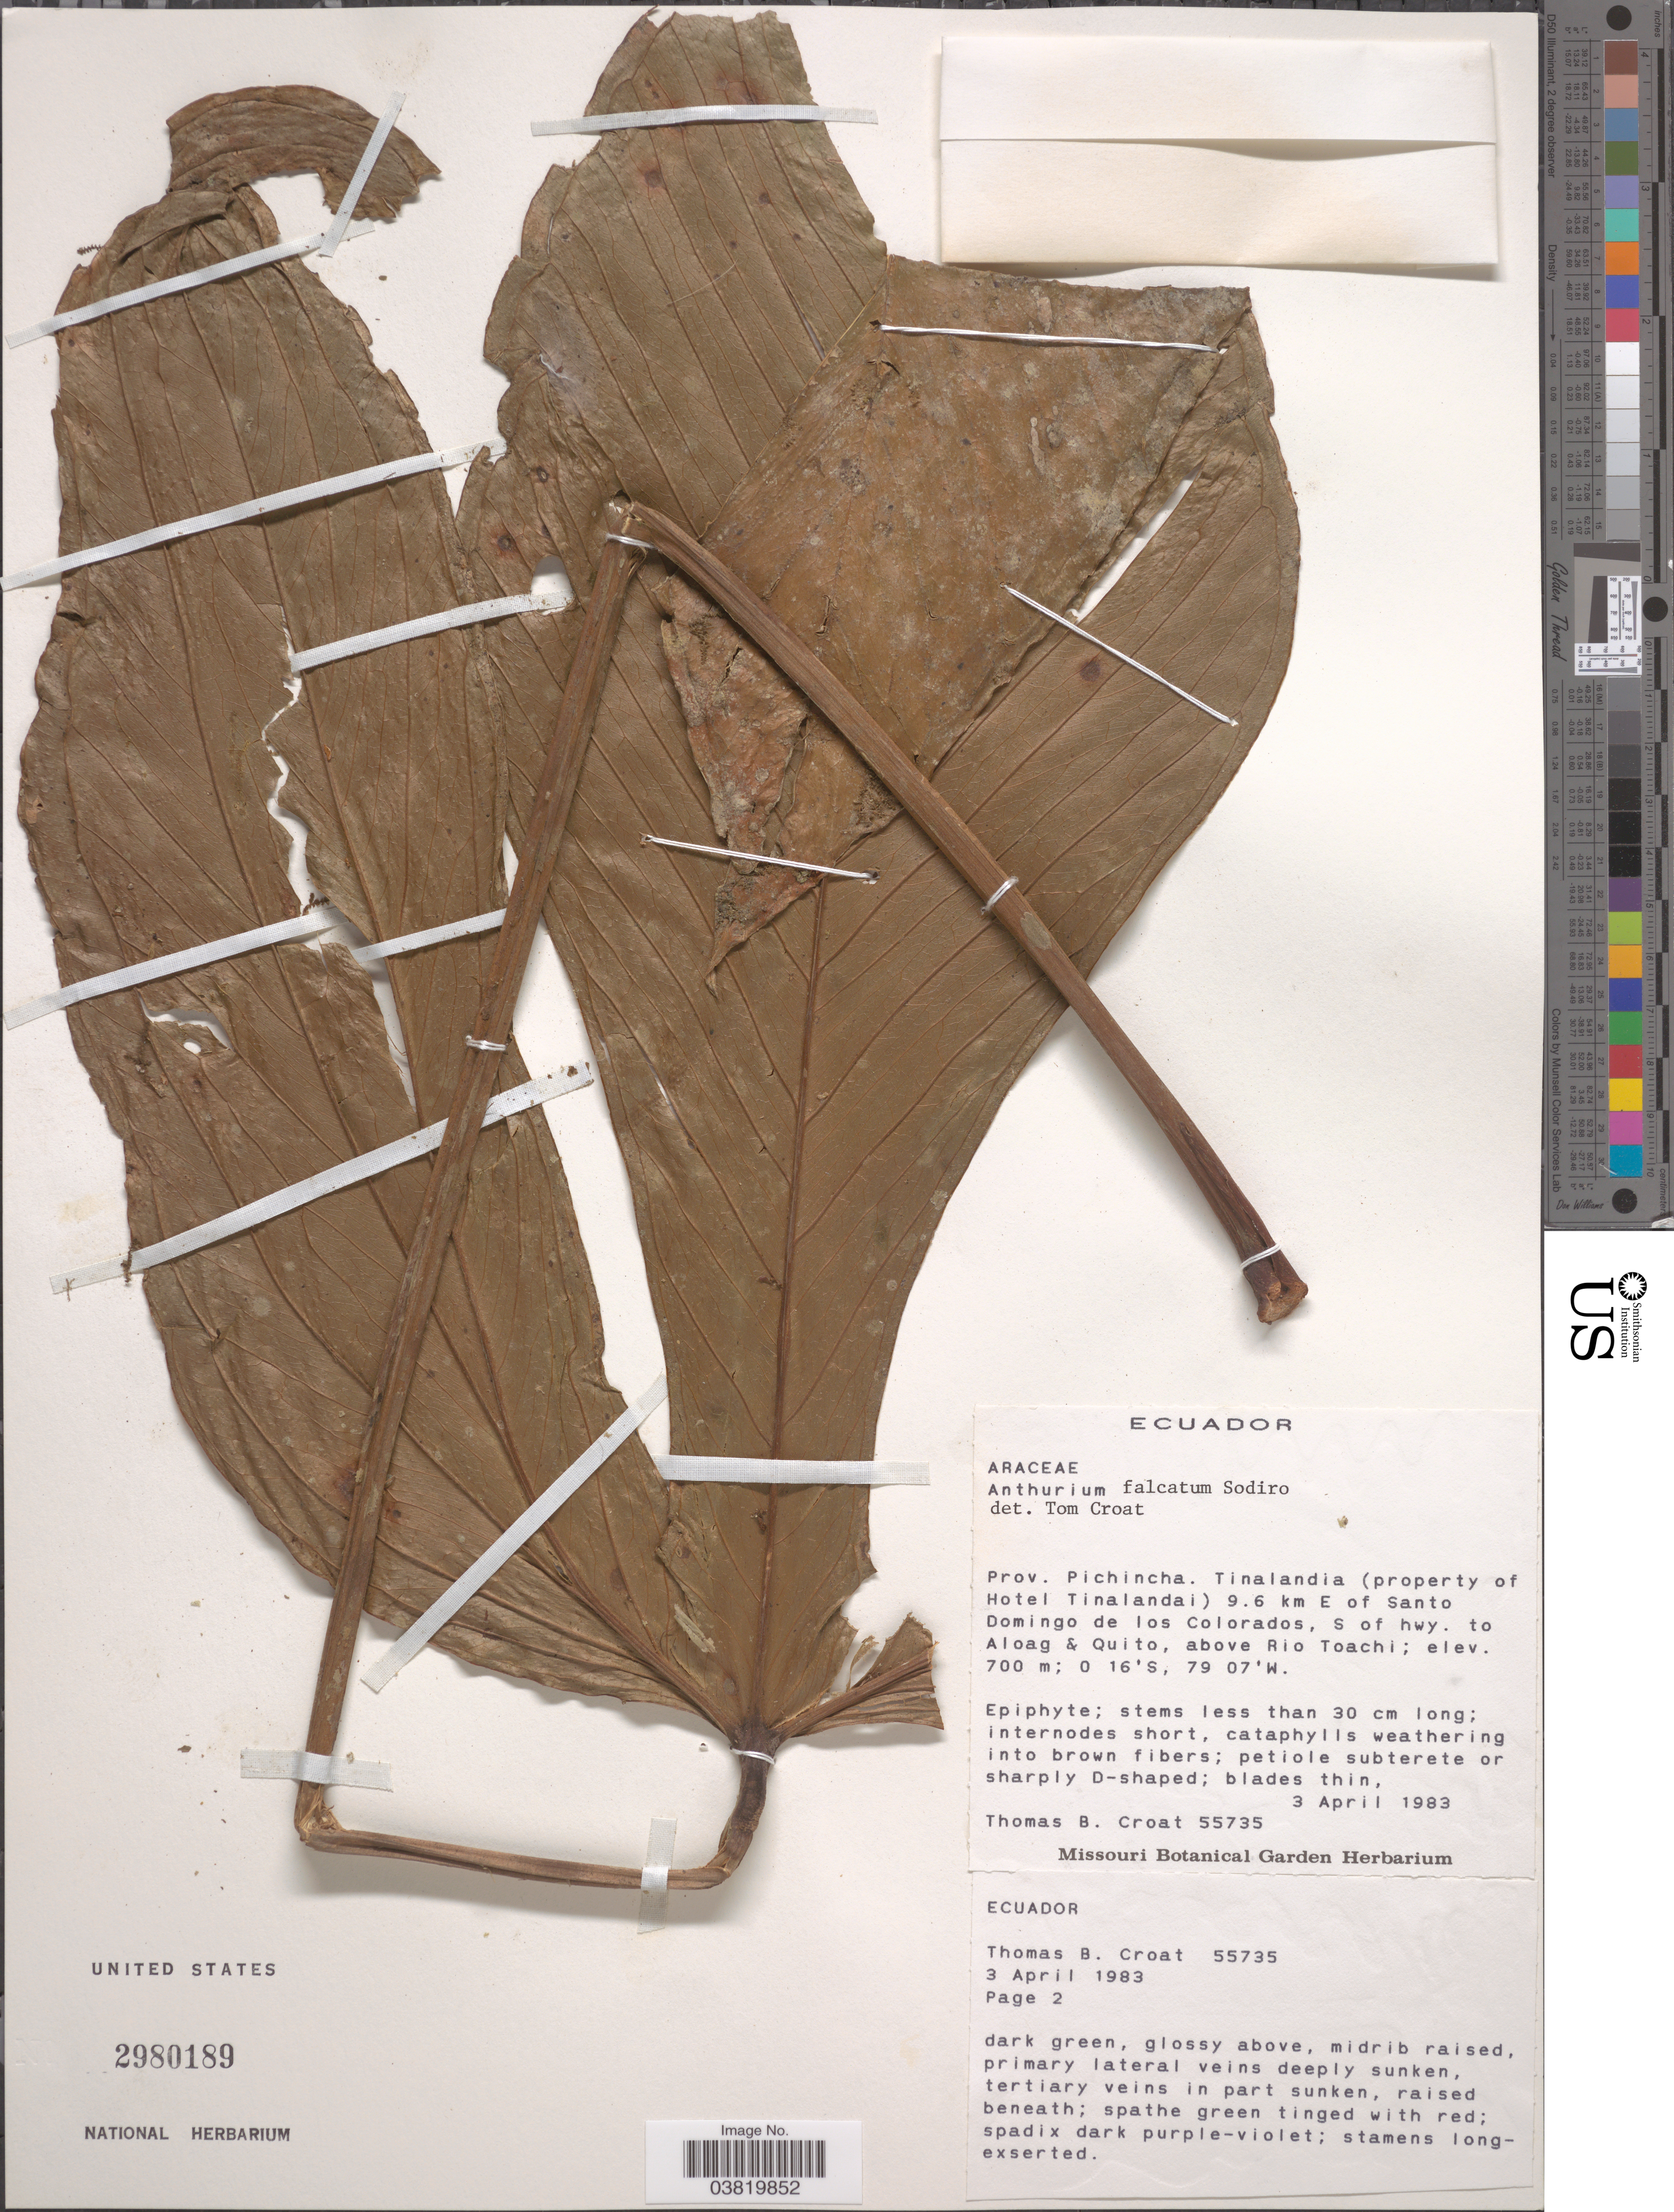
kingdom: Plantae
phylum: Tracheophyta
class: Liliopsida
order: Alismatales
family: Araceae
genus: Anthurium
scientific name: Anthurium falcatum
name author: Sodiro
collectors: T. B. Croat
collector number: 55735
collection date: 1983-04-03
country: Ecuador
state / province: Pichincha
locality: Tinalandia (property of Hotel Tinalandai) 9.6 km E of Santo Domingo de los Colorados, S of hwy. to Aloag & Quito, above Rio Toachi.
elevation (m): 700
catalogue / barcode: US 2980189